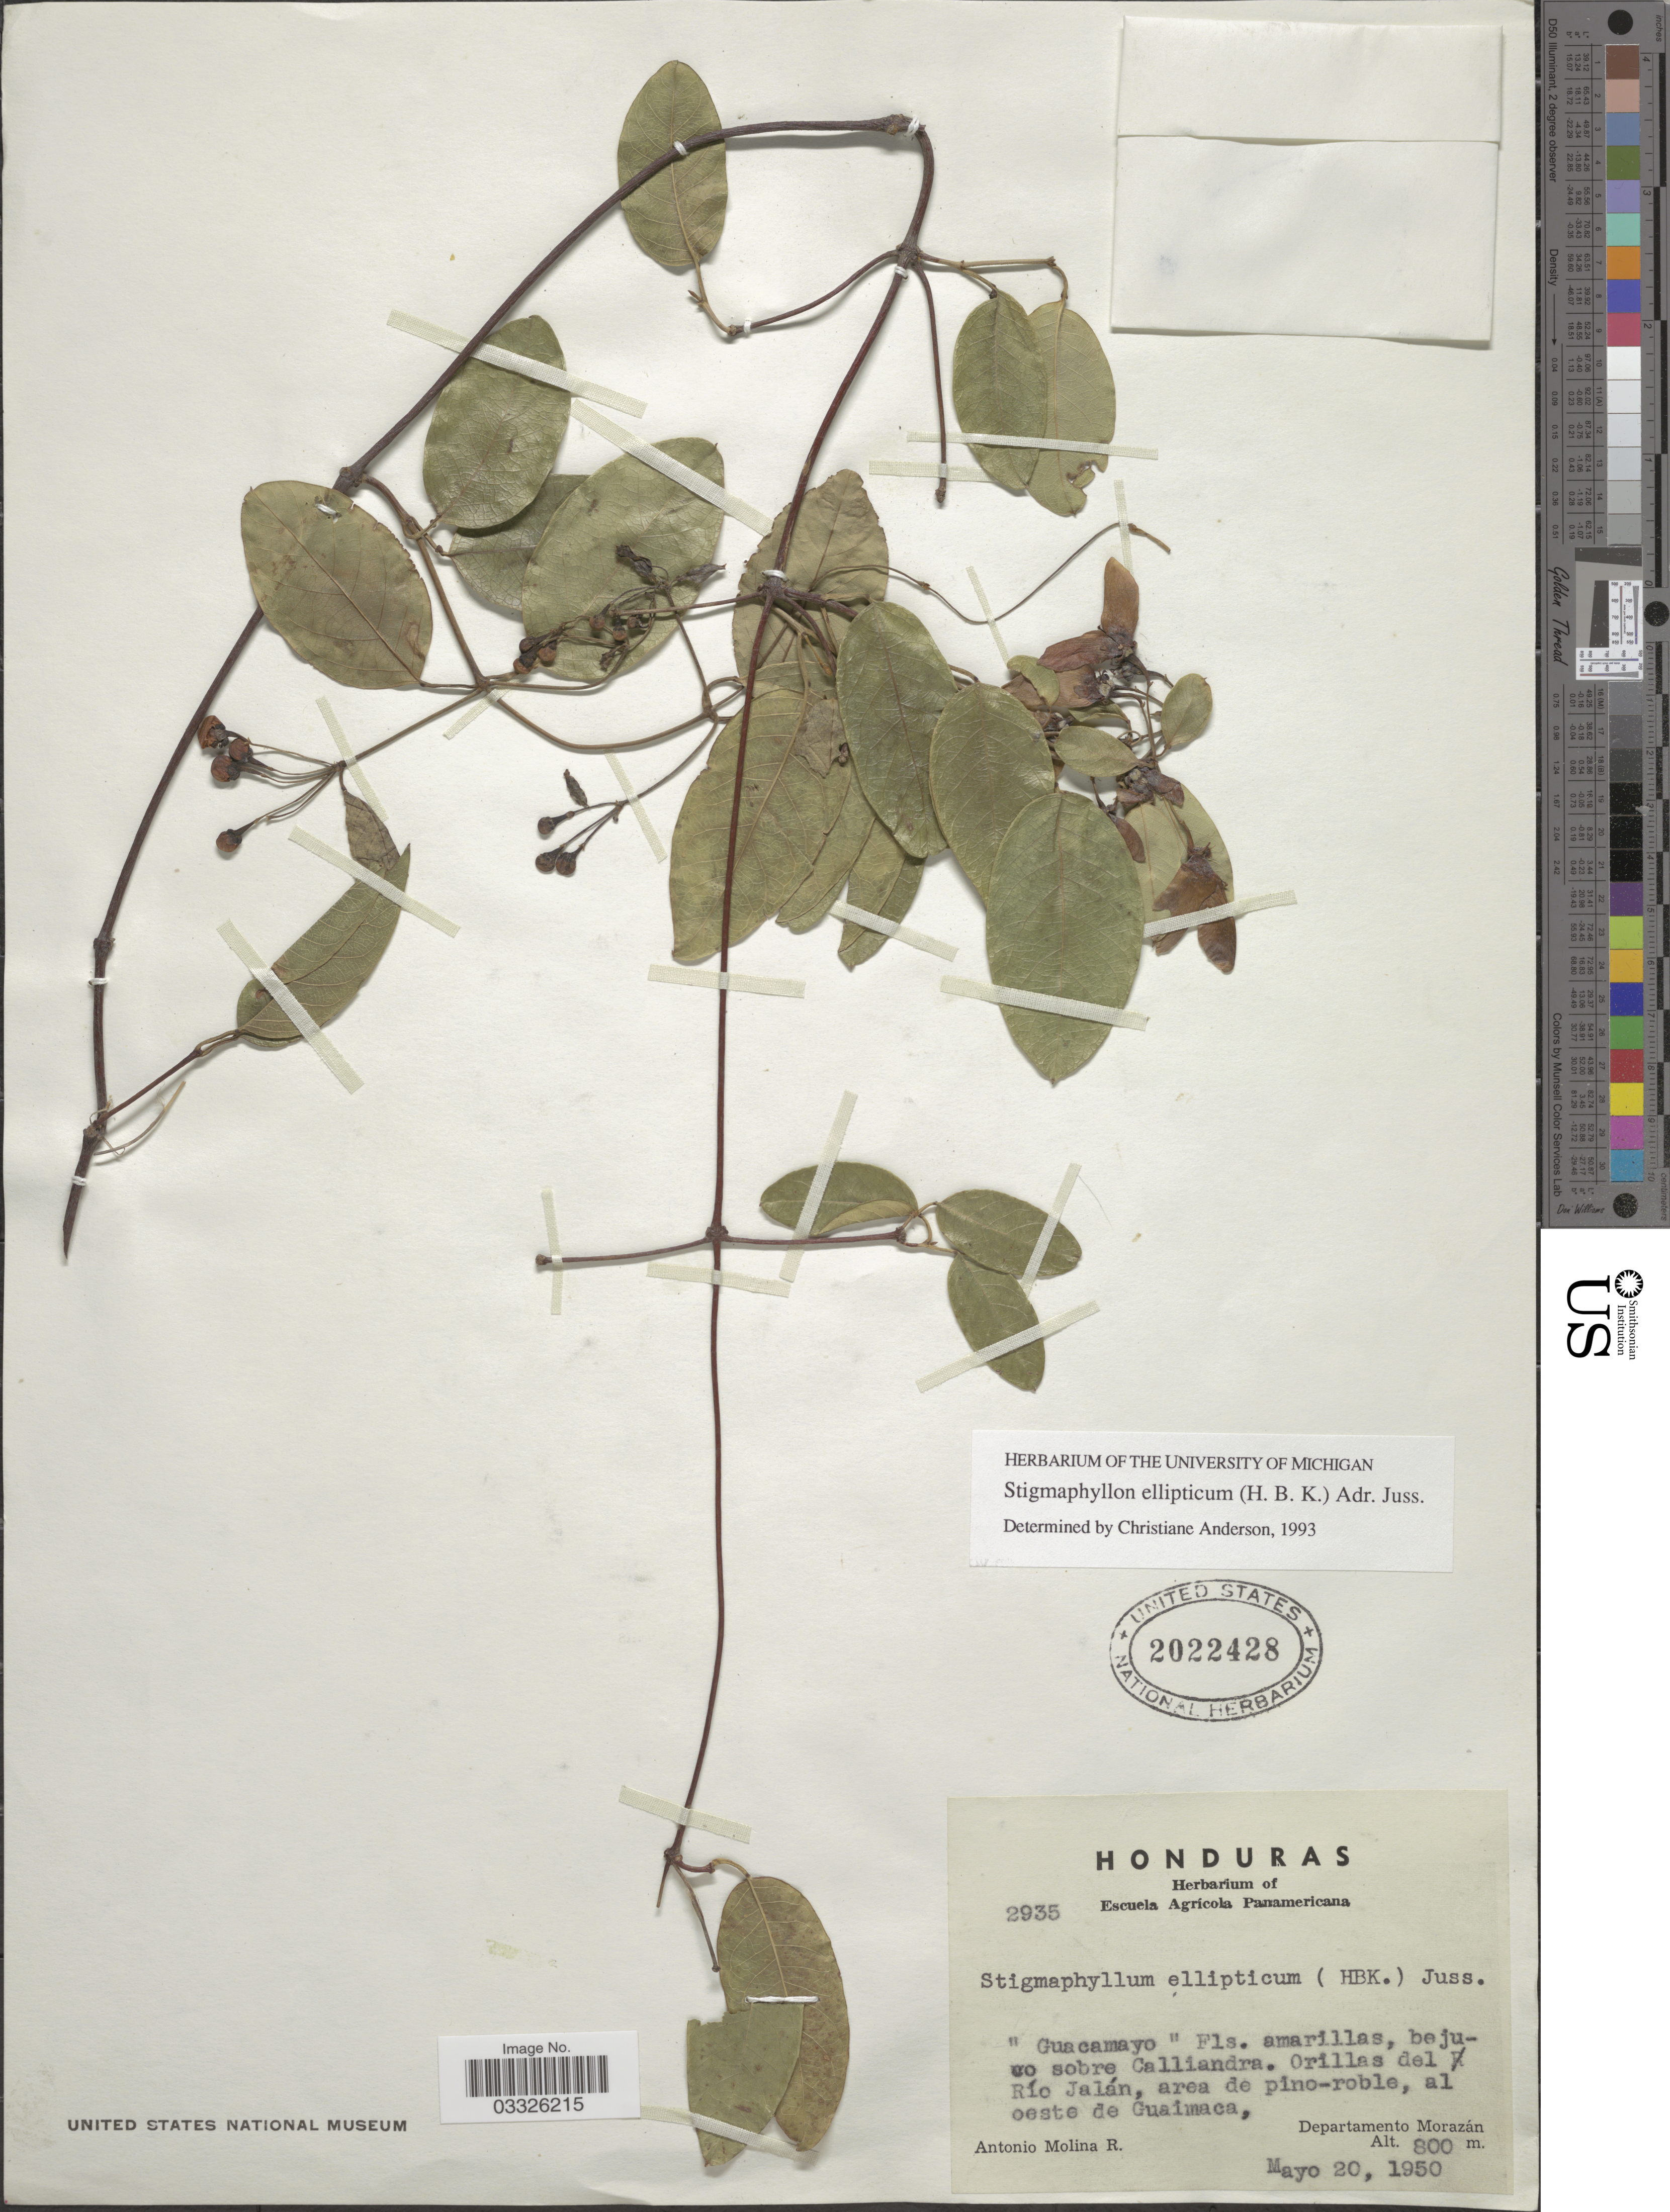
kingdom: Plantae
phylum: Tracheophyta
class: Magnoliopsida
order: Malpighiales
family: Malpighiaceae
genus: Stigmaphyllon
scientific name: Stigmaphyllon ellipticum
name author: (Kunth) A. Juss.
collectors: A. Molina R.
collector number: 2935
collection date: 1950-05-20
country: Honduras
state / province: Fco. Morazán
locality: Bejuco sobre Calliandra. Orillas del Río Jalán, area de pino-roble, al oeste de Guaimaca, Departamento Morazán.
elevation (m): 800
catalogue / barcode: US 2022428